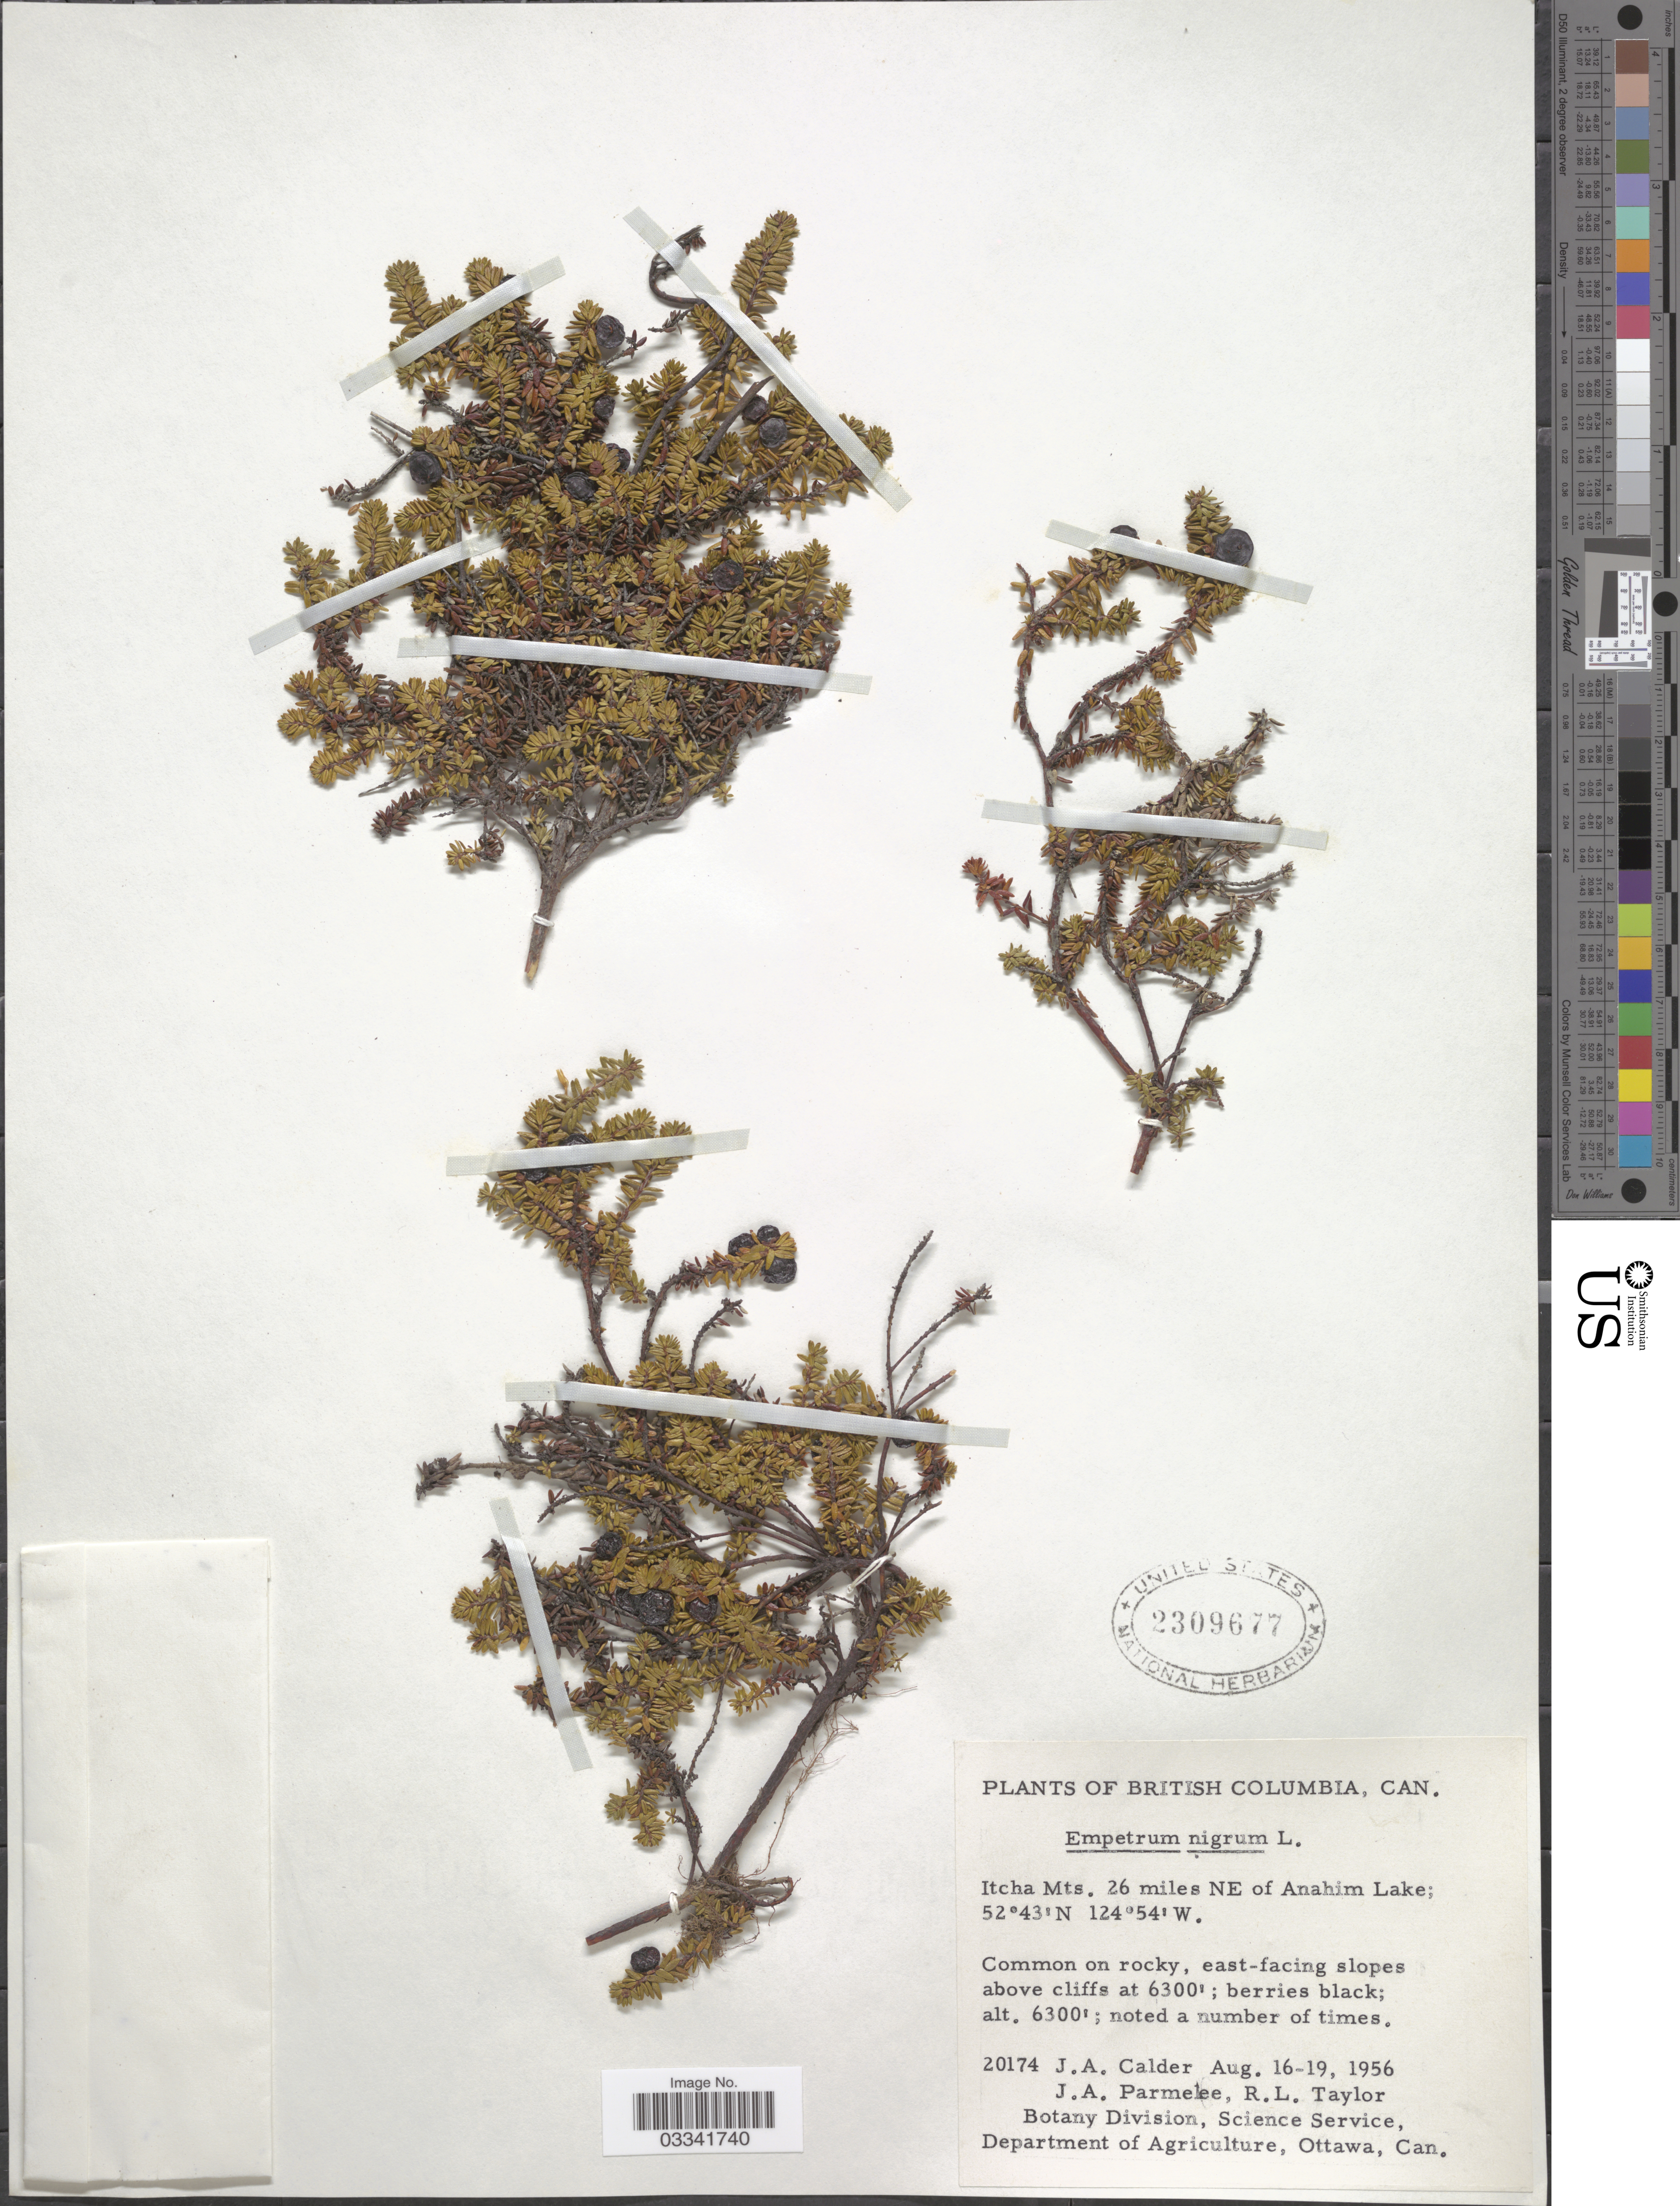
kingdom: Plantae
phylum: Tracheophyta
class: Magnoliopsida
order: Ericales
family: Ericaceae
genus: Empetrum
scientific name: Empetrum nigrum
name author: L.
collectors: J. A. Calder, J. A. Parmelee & R. Taylor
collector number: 20174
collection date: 1956-08-16/1956-08-19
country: Canada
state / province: British Columbia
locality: Itcha Mts. 26 miles NE of Anahim Lake.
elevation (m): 1920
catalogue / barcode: US 2309677